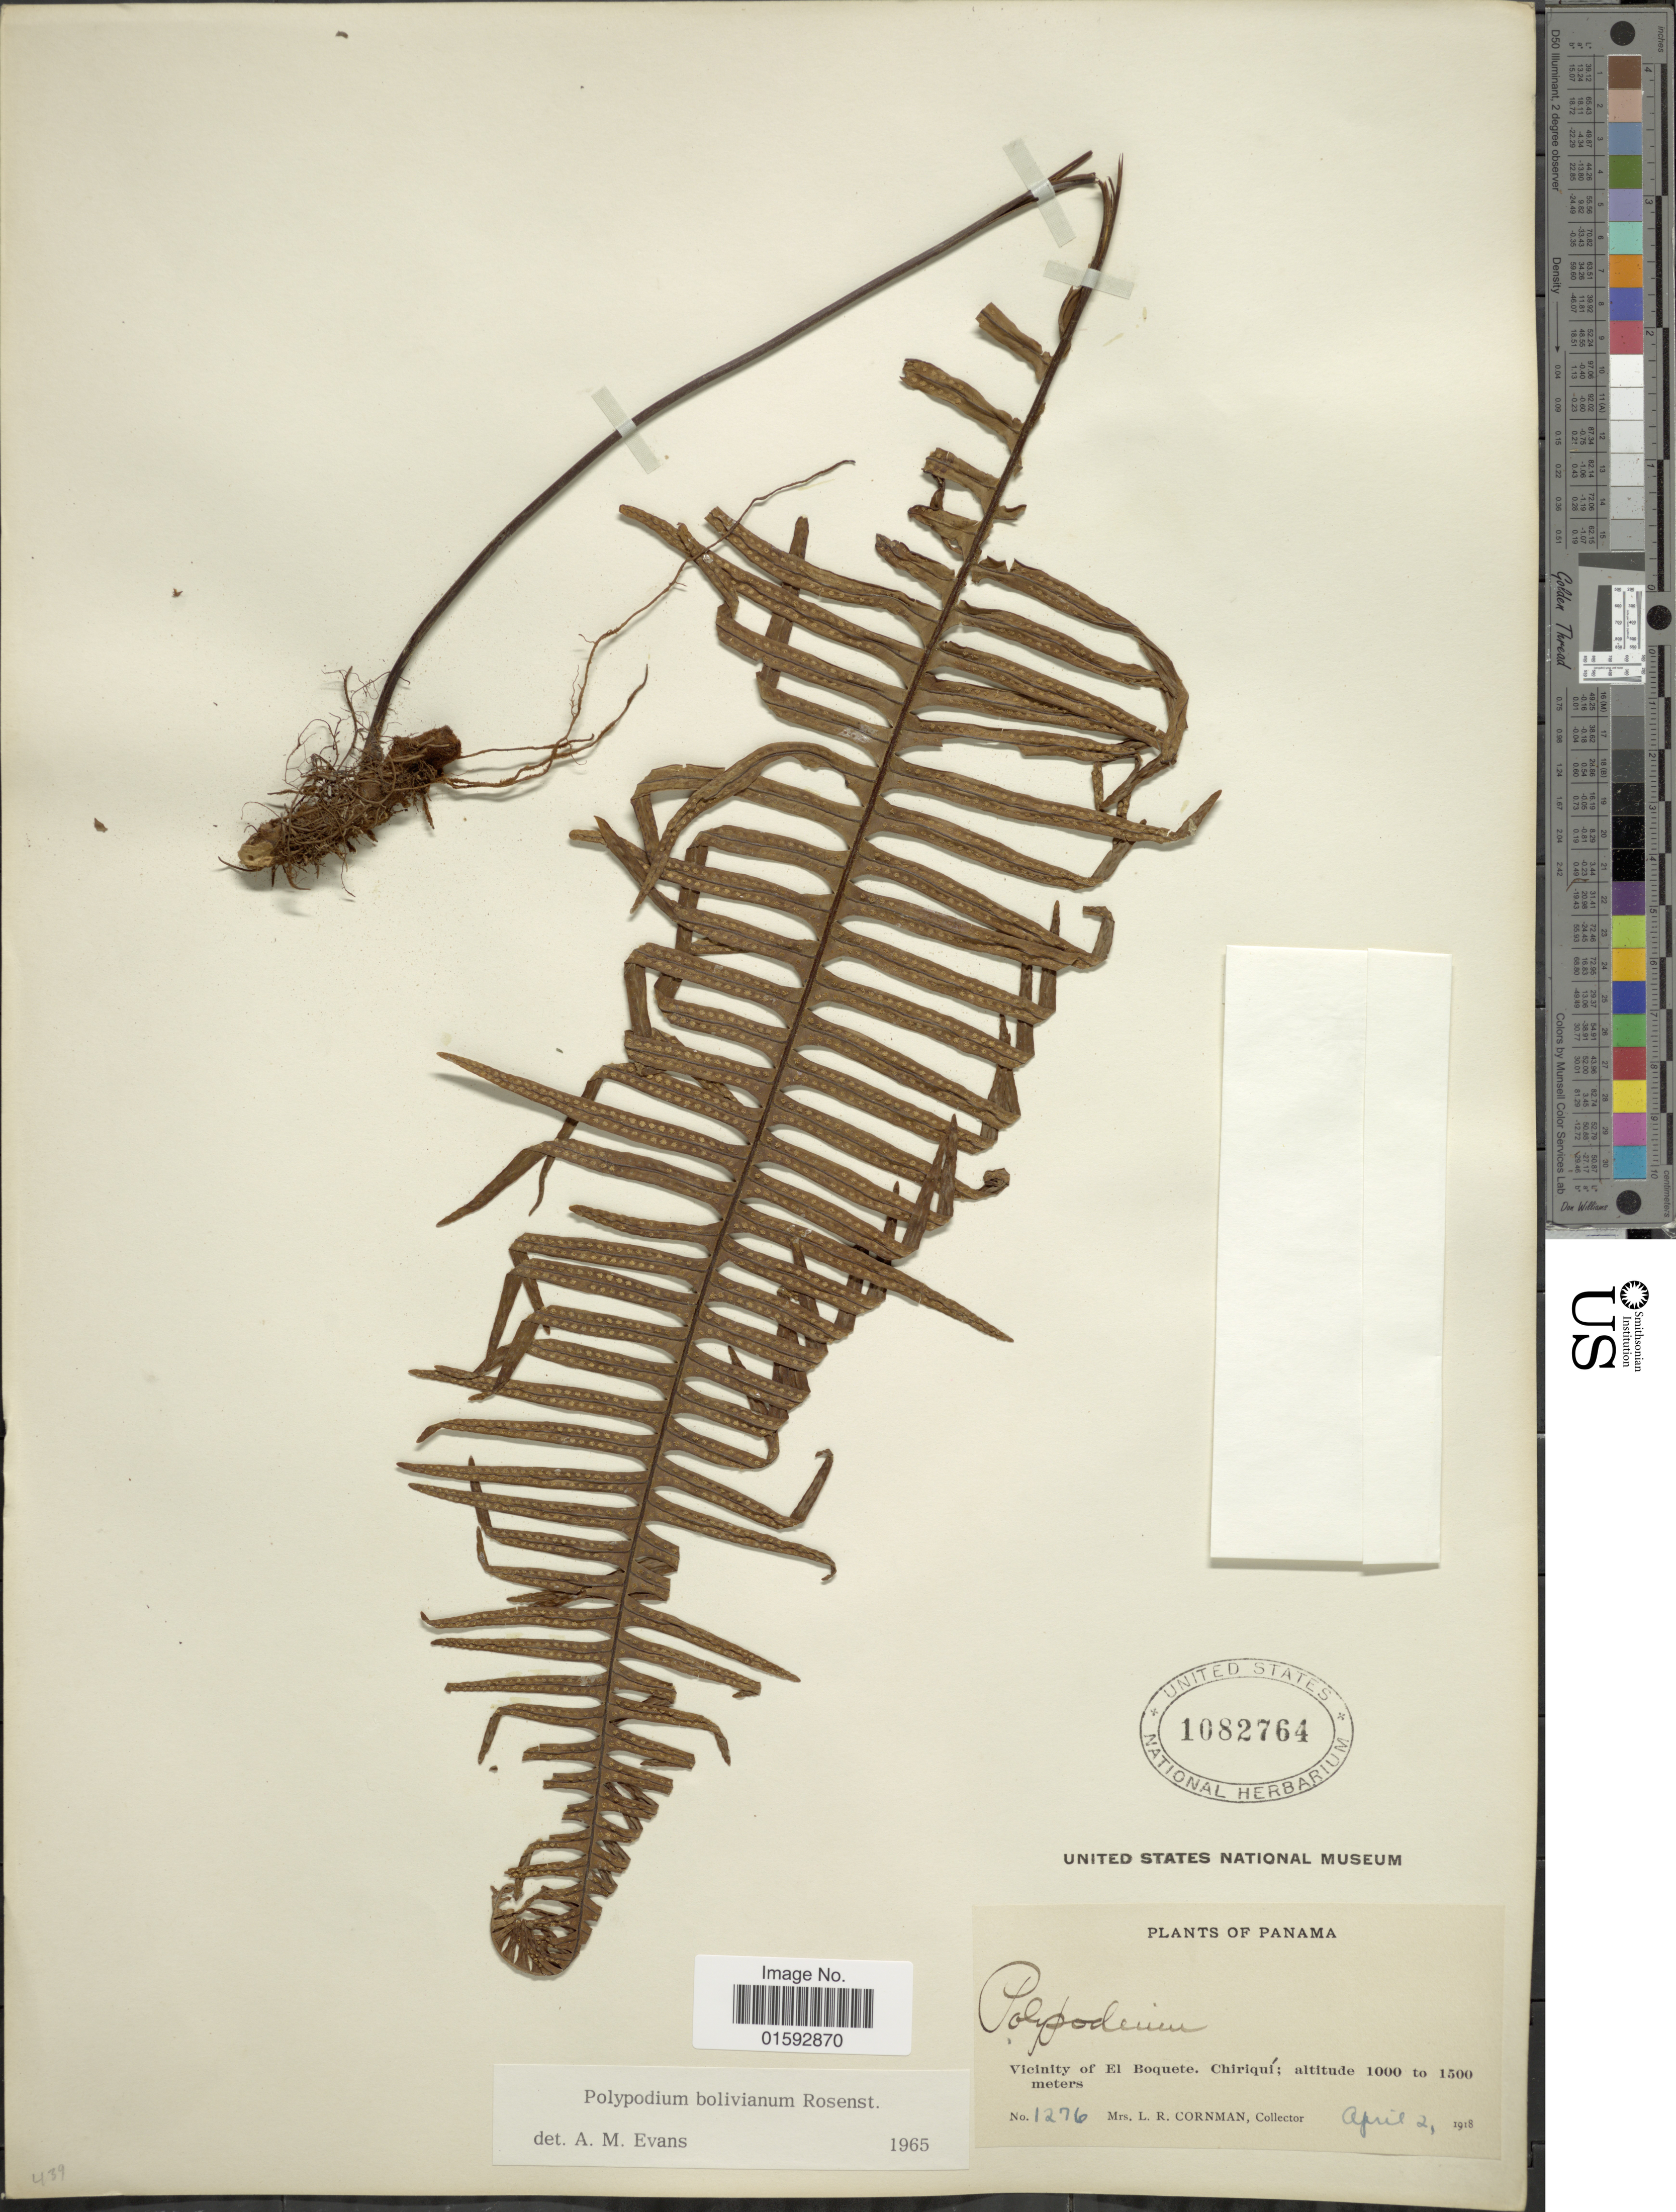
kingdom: Plantae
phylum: Tracheophyta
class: Polypodiopsida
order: Polypodiales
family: Polypodiaceae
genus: Pecluma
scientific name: Pecluma divaricata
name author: (E. Fourn.) Mickel & Beitel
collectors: L. Cornman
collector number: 1276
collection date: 1918-04-02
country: Panama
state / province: Chiriqui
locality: Vicinity of El Boquete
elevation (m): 1000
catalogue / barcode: US 1082764